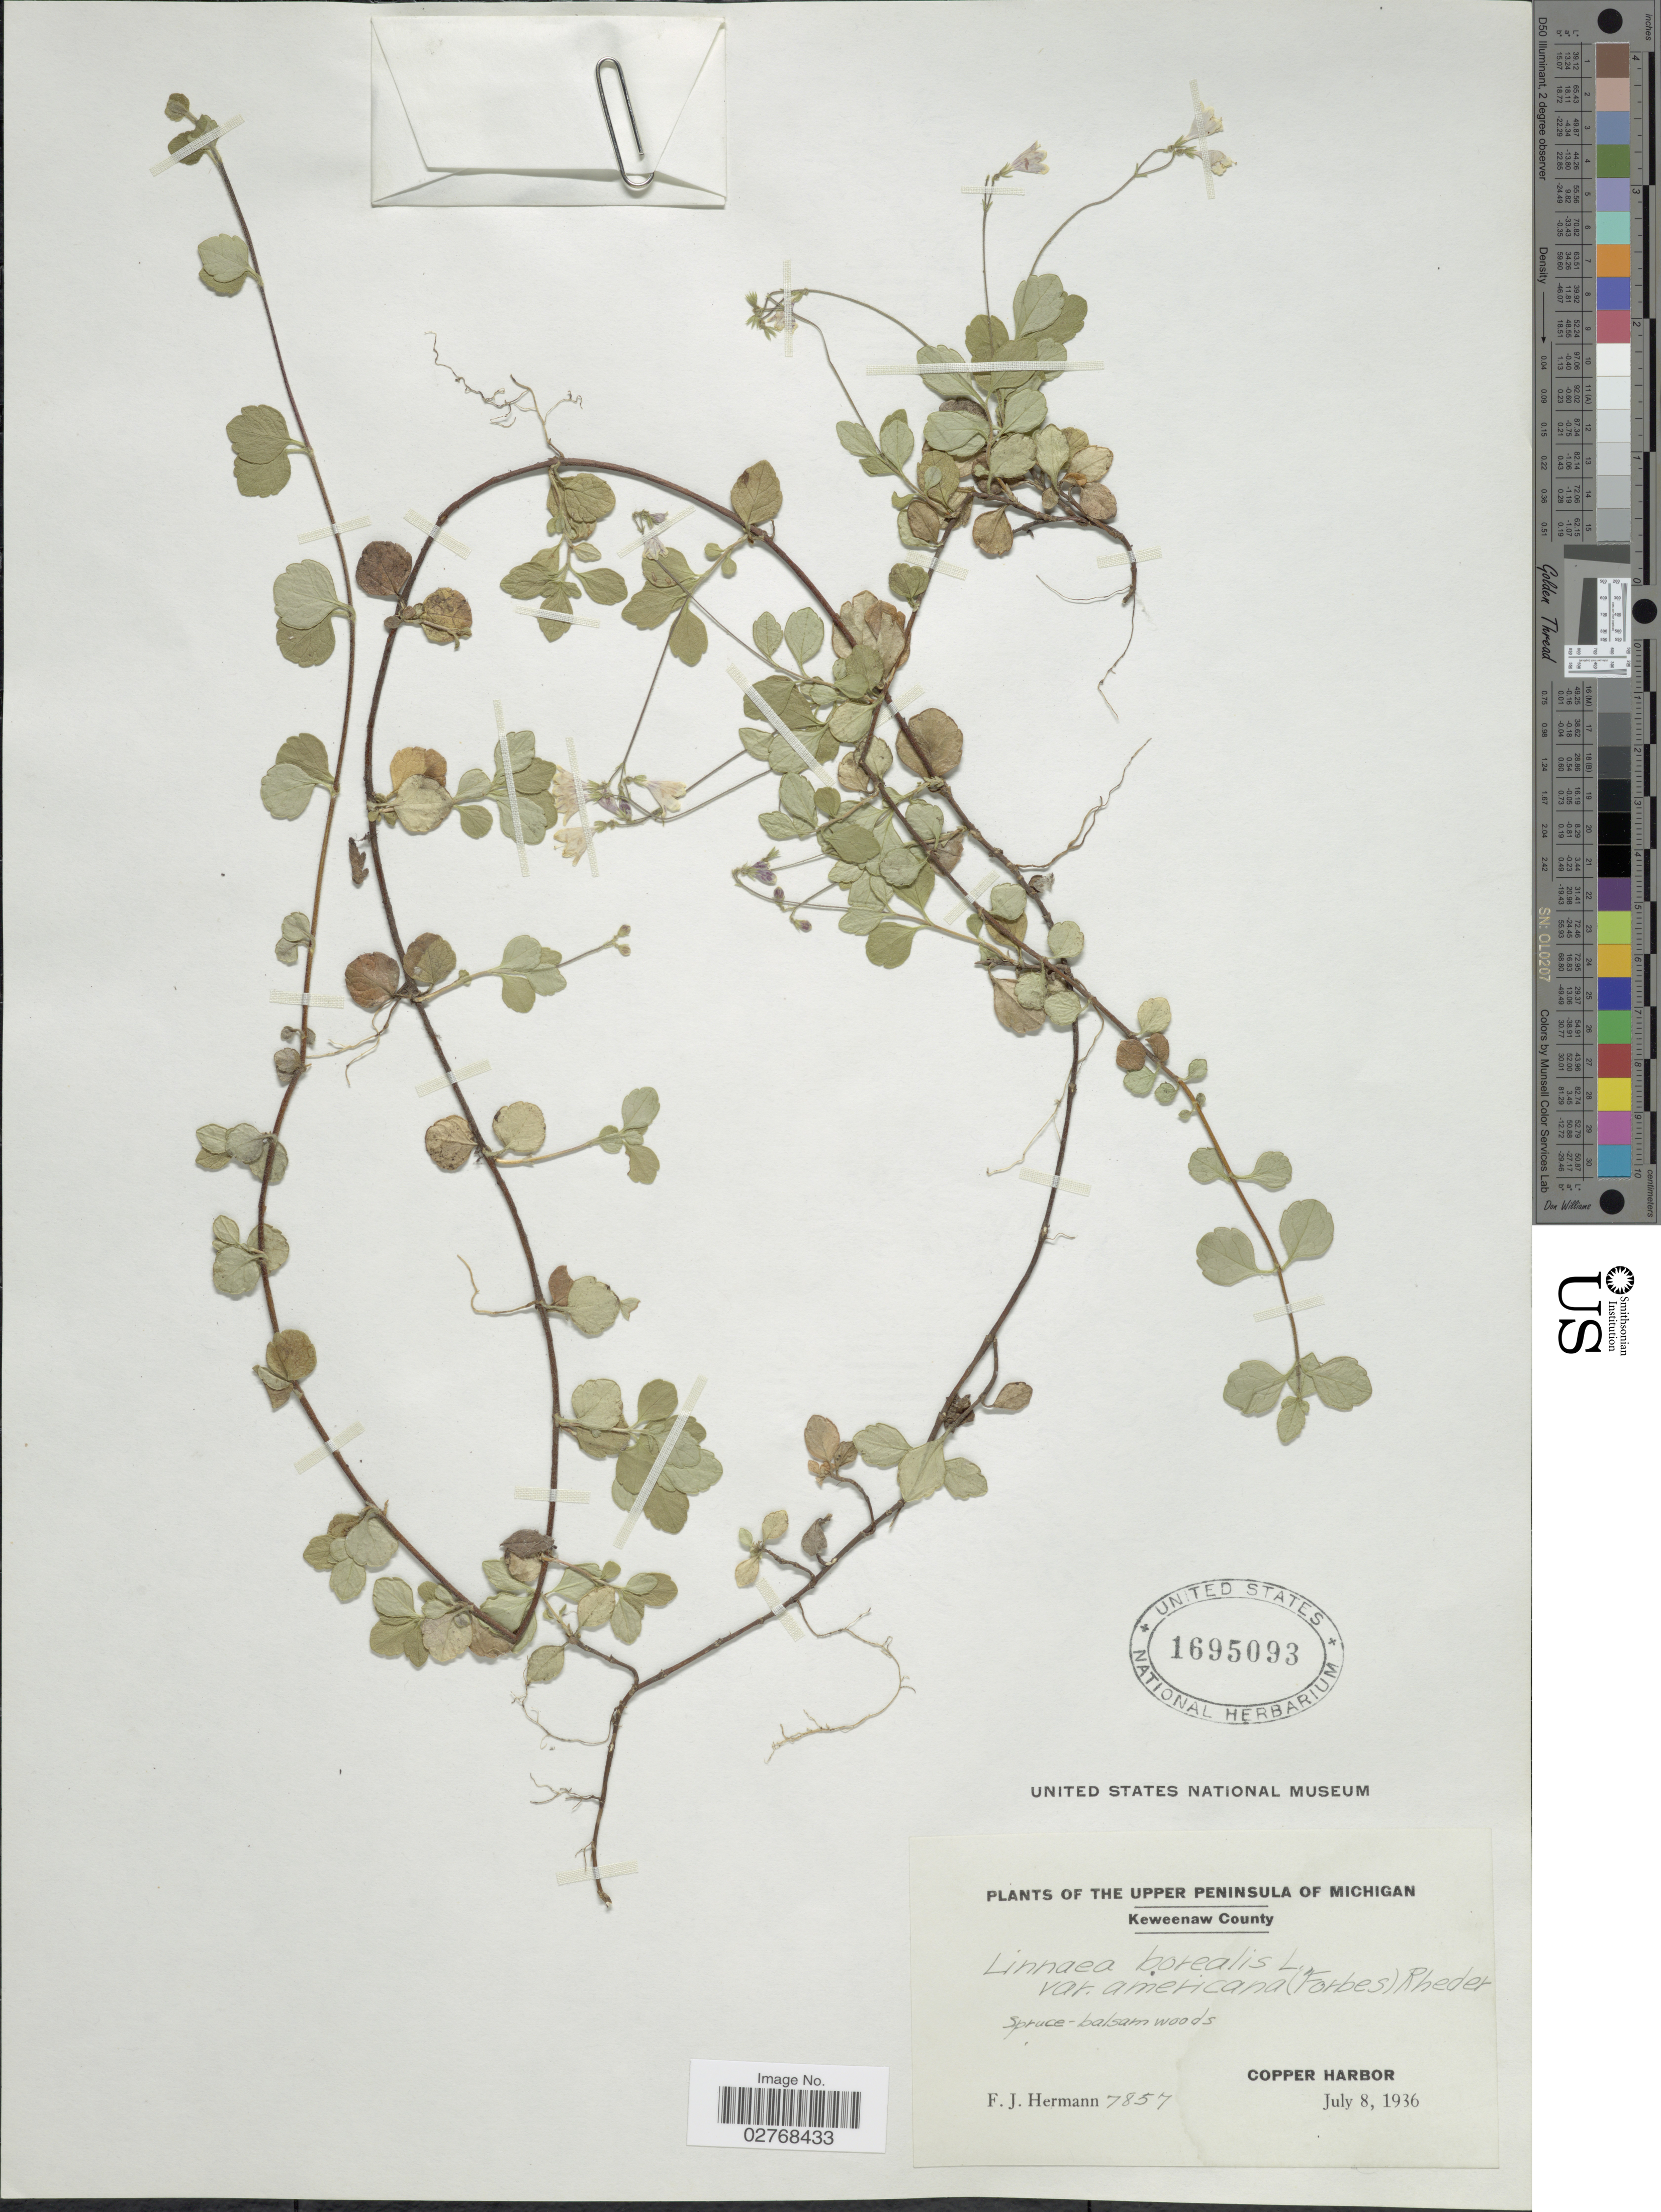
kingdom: Plantae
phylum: Tracheophyta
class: Magnoliopsida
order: Dipsacales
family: Caprifoliaceae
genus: Linnaea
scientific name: Linnaea borealis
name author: L.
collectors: F. J. Hermann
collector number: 7857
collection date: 1936-07-08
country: United States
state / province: Michigan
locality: The Upper Peninsula of Michigan. Keweenaw County. Copper Harbor.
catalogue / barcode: US 1695093